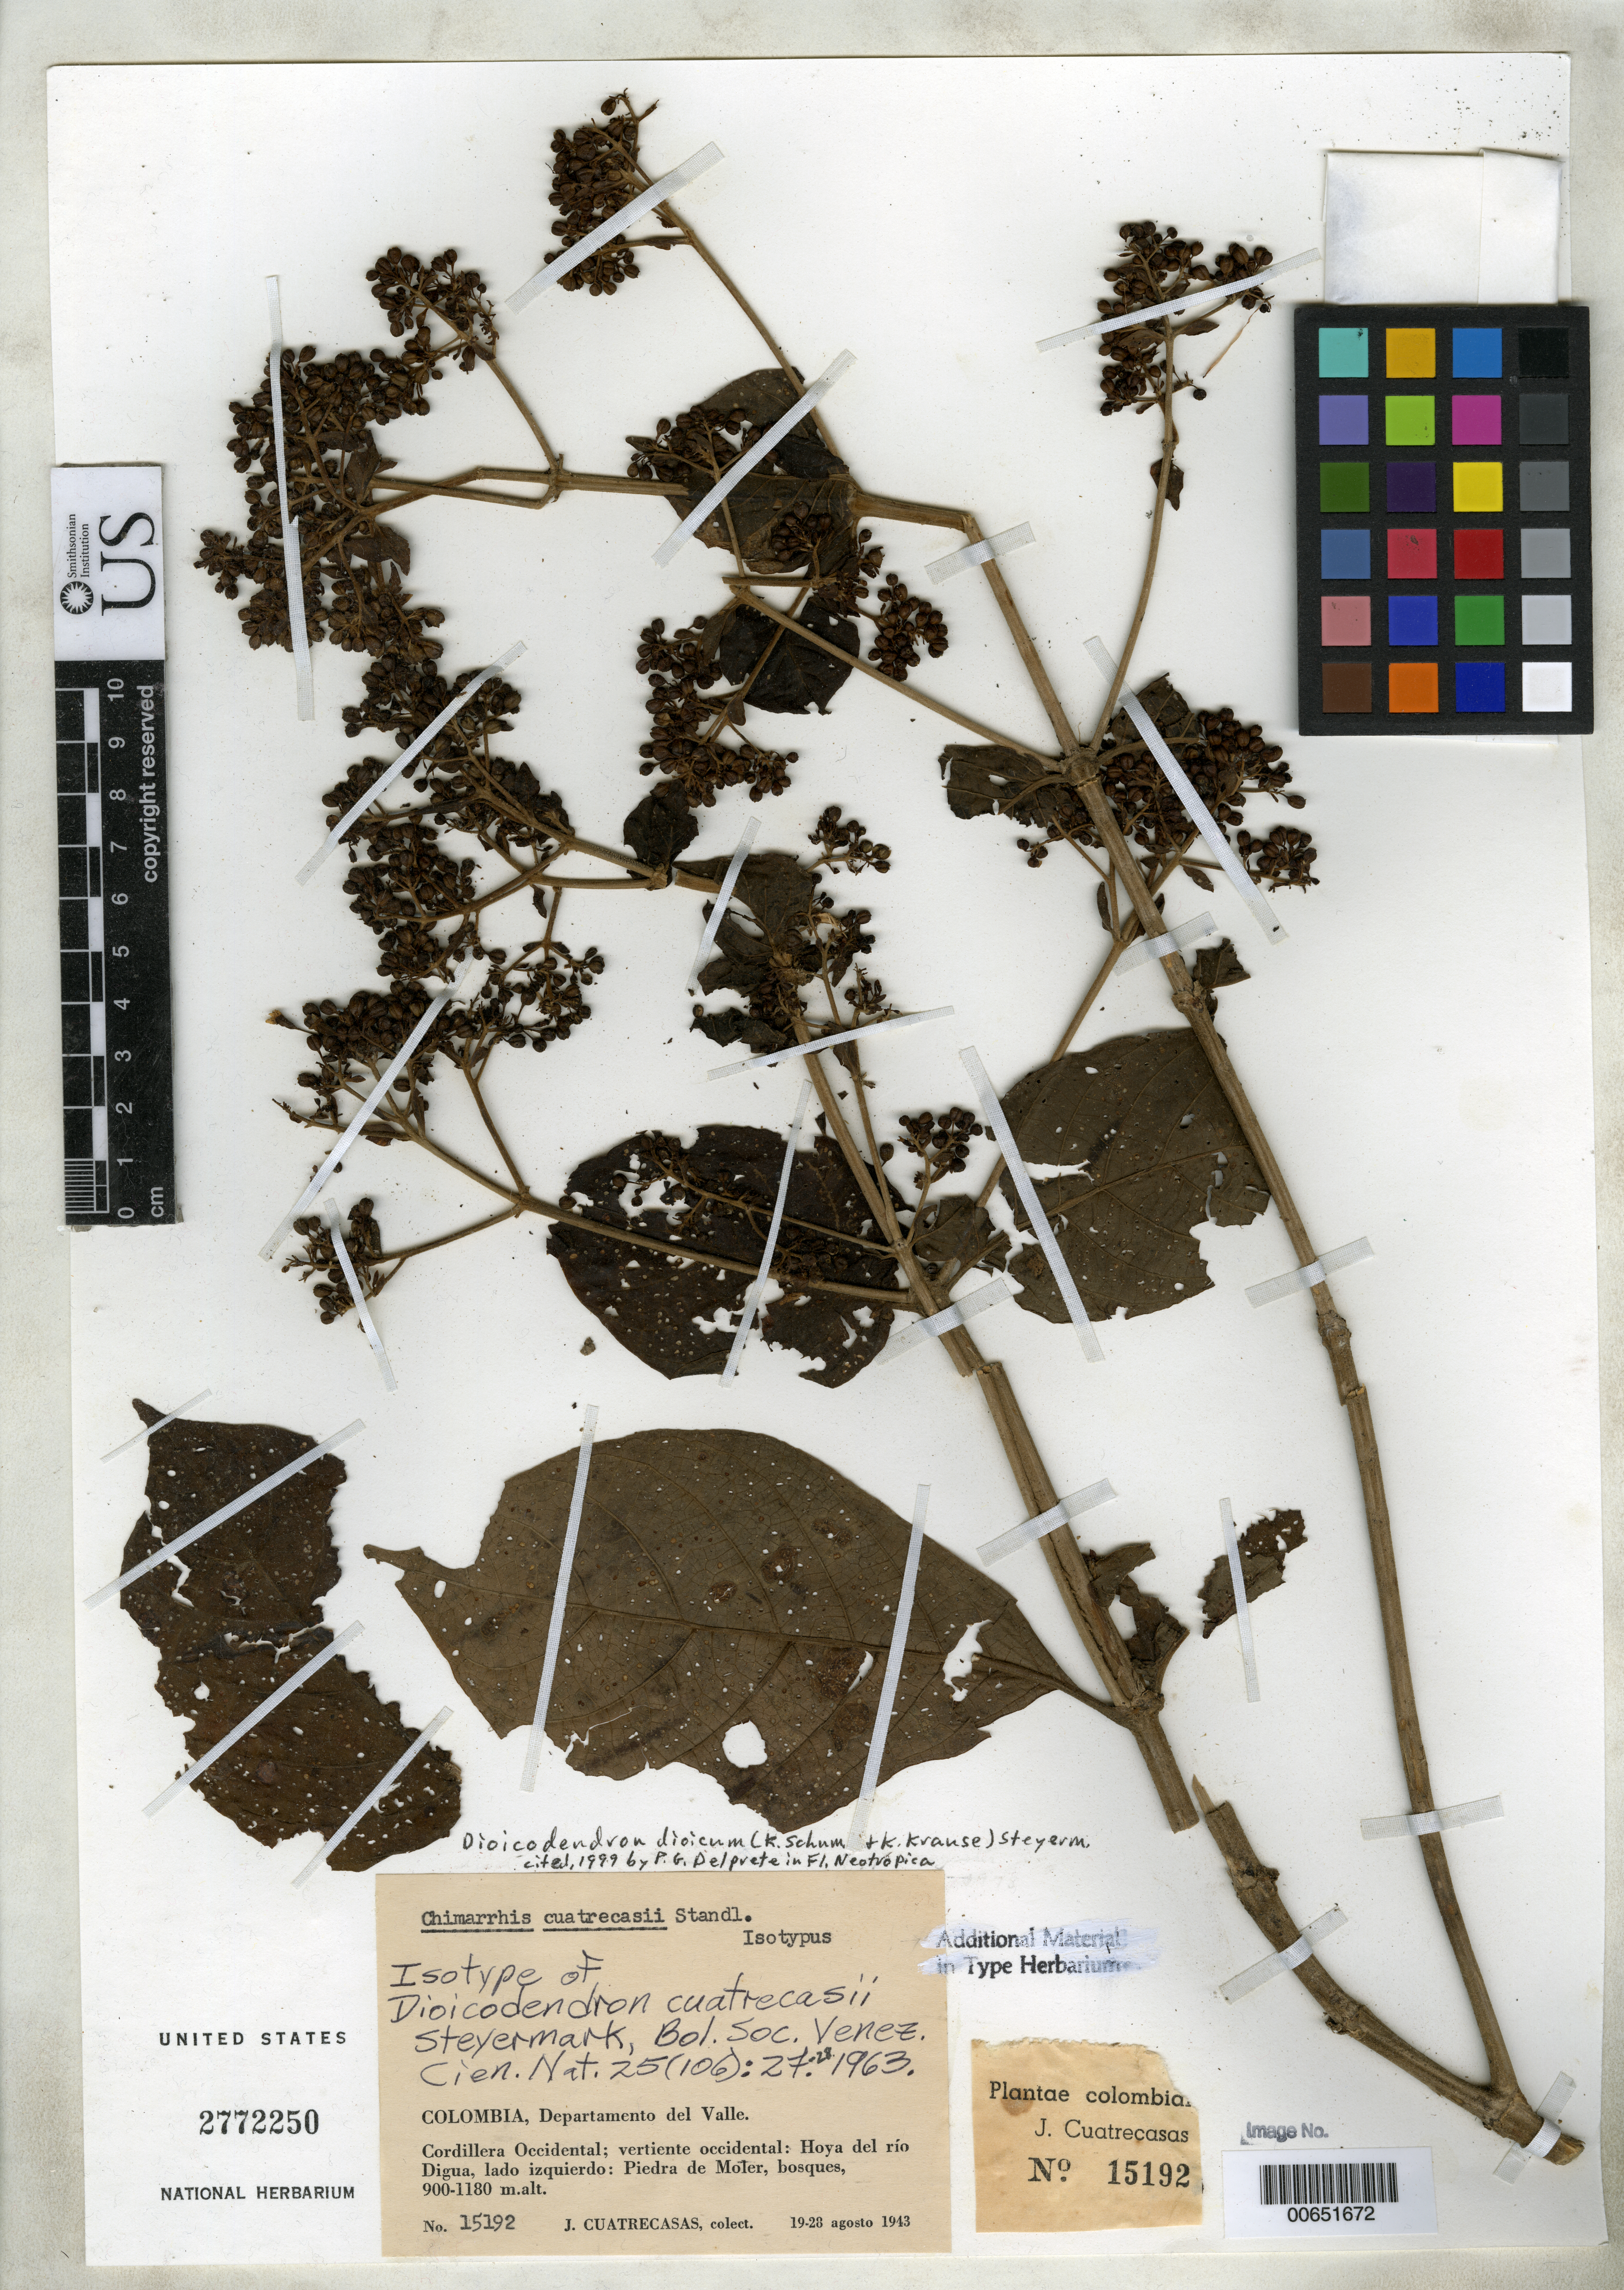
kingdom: Plantae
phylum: Tracheophyta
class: Magnoliopsida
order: Gentianales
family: Rubiaceae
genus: Dioicodendron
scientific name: Dioicodendron cuatrecasasii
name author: Steyerm.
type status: Isotype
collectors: J. Cuatrecasas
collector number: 15192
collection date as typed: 19 Aug 1943 to 28 Aug 1943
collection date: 1943-08-19/1943-08-28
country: Colombia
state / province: Valle del Cauca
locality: Cordillera Occidental; vertiente ocidental: Hoya del rio Digua, lado izquierdo: Piedra de Moler.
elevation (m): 900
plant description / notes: Currently accepted name as cited by Delprete in Fl. Neotrop. (1999).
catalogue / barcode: US 2772250